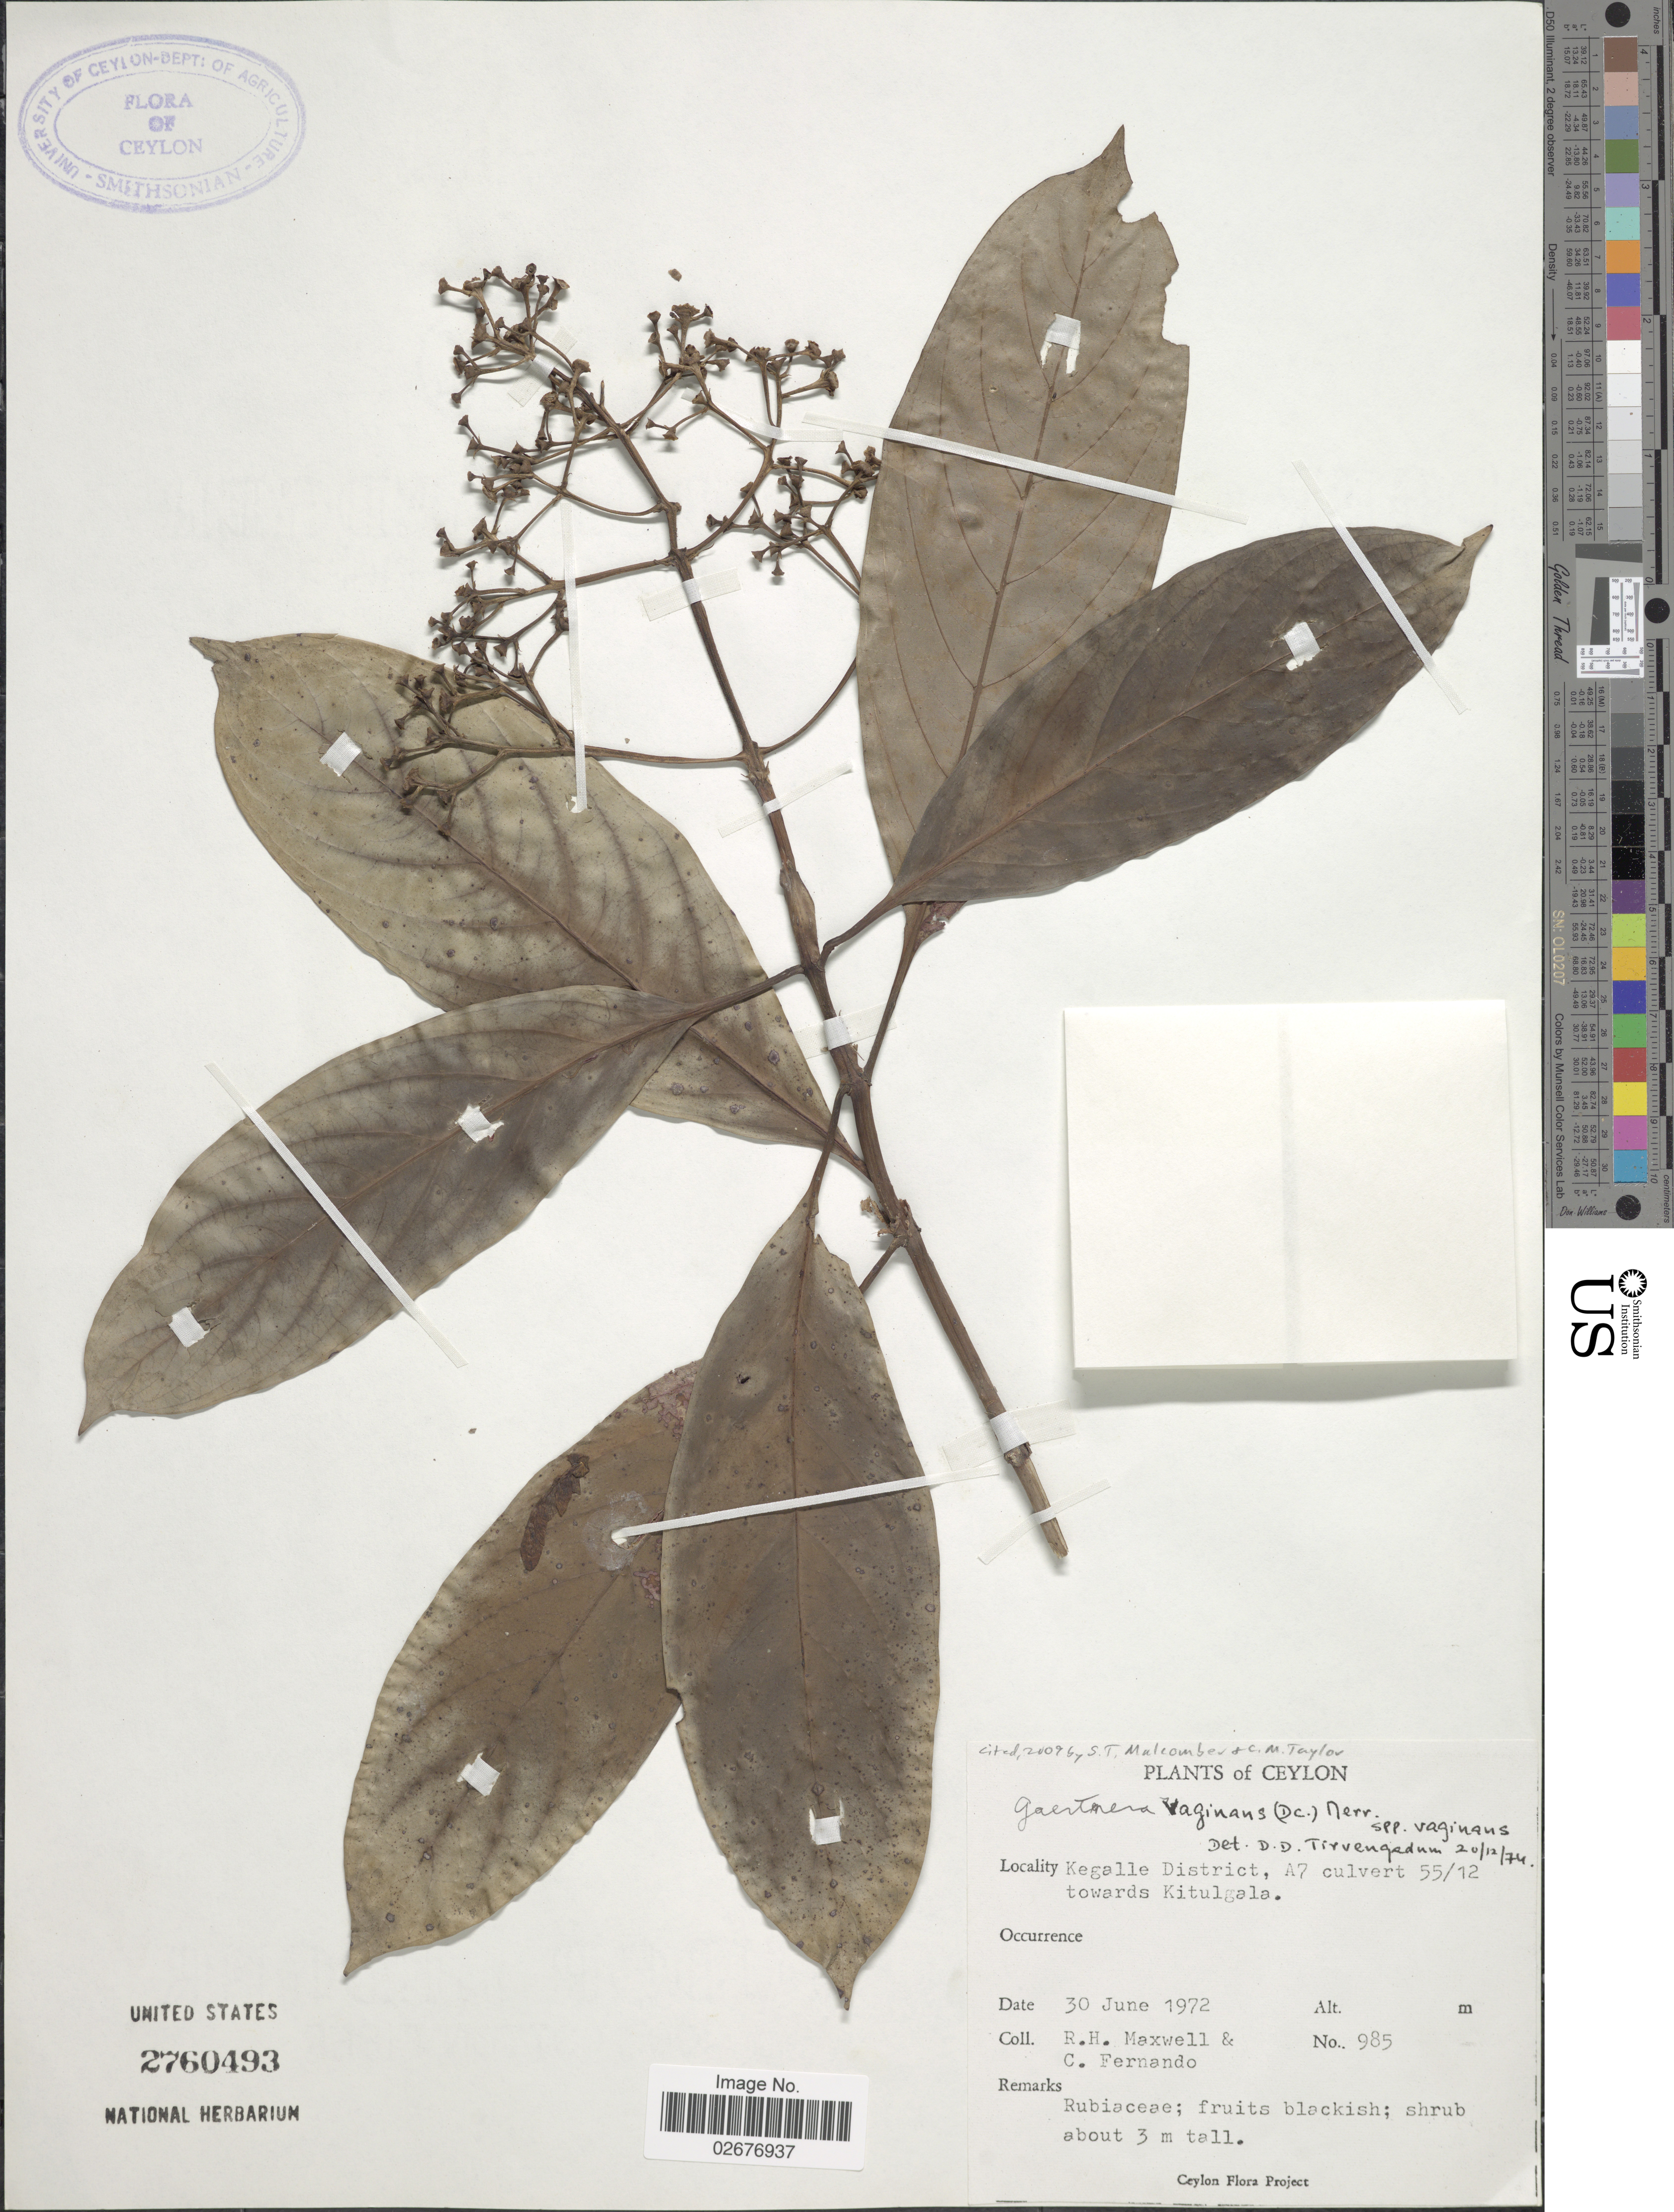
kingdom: Plantae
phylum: Tracheophyta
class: Magnoliopsida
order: Gentianales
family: Rubiaceae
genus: Gaertnera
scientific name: Gaertnera vaginans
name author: (DC.) Merr.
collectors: R. Maxwell & C. Fernando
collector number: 985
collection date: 1972-06-30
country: Sri Lanka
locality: Ceylon, Kegalle District, A7 culvert 55/12 towards Kitulgala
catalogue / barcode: US 2760493